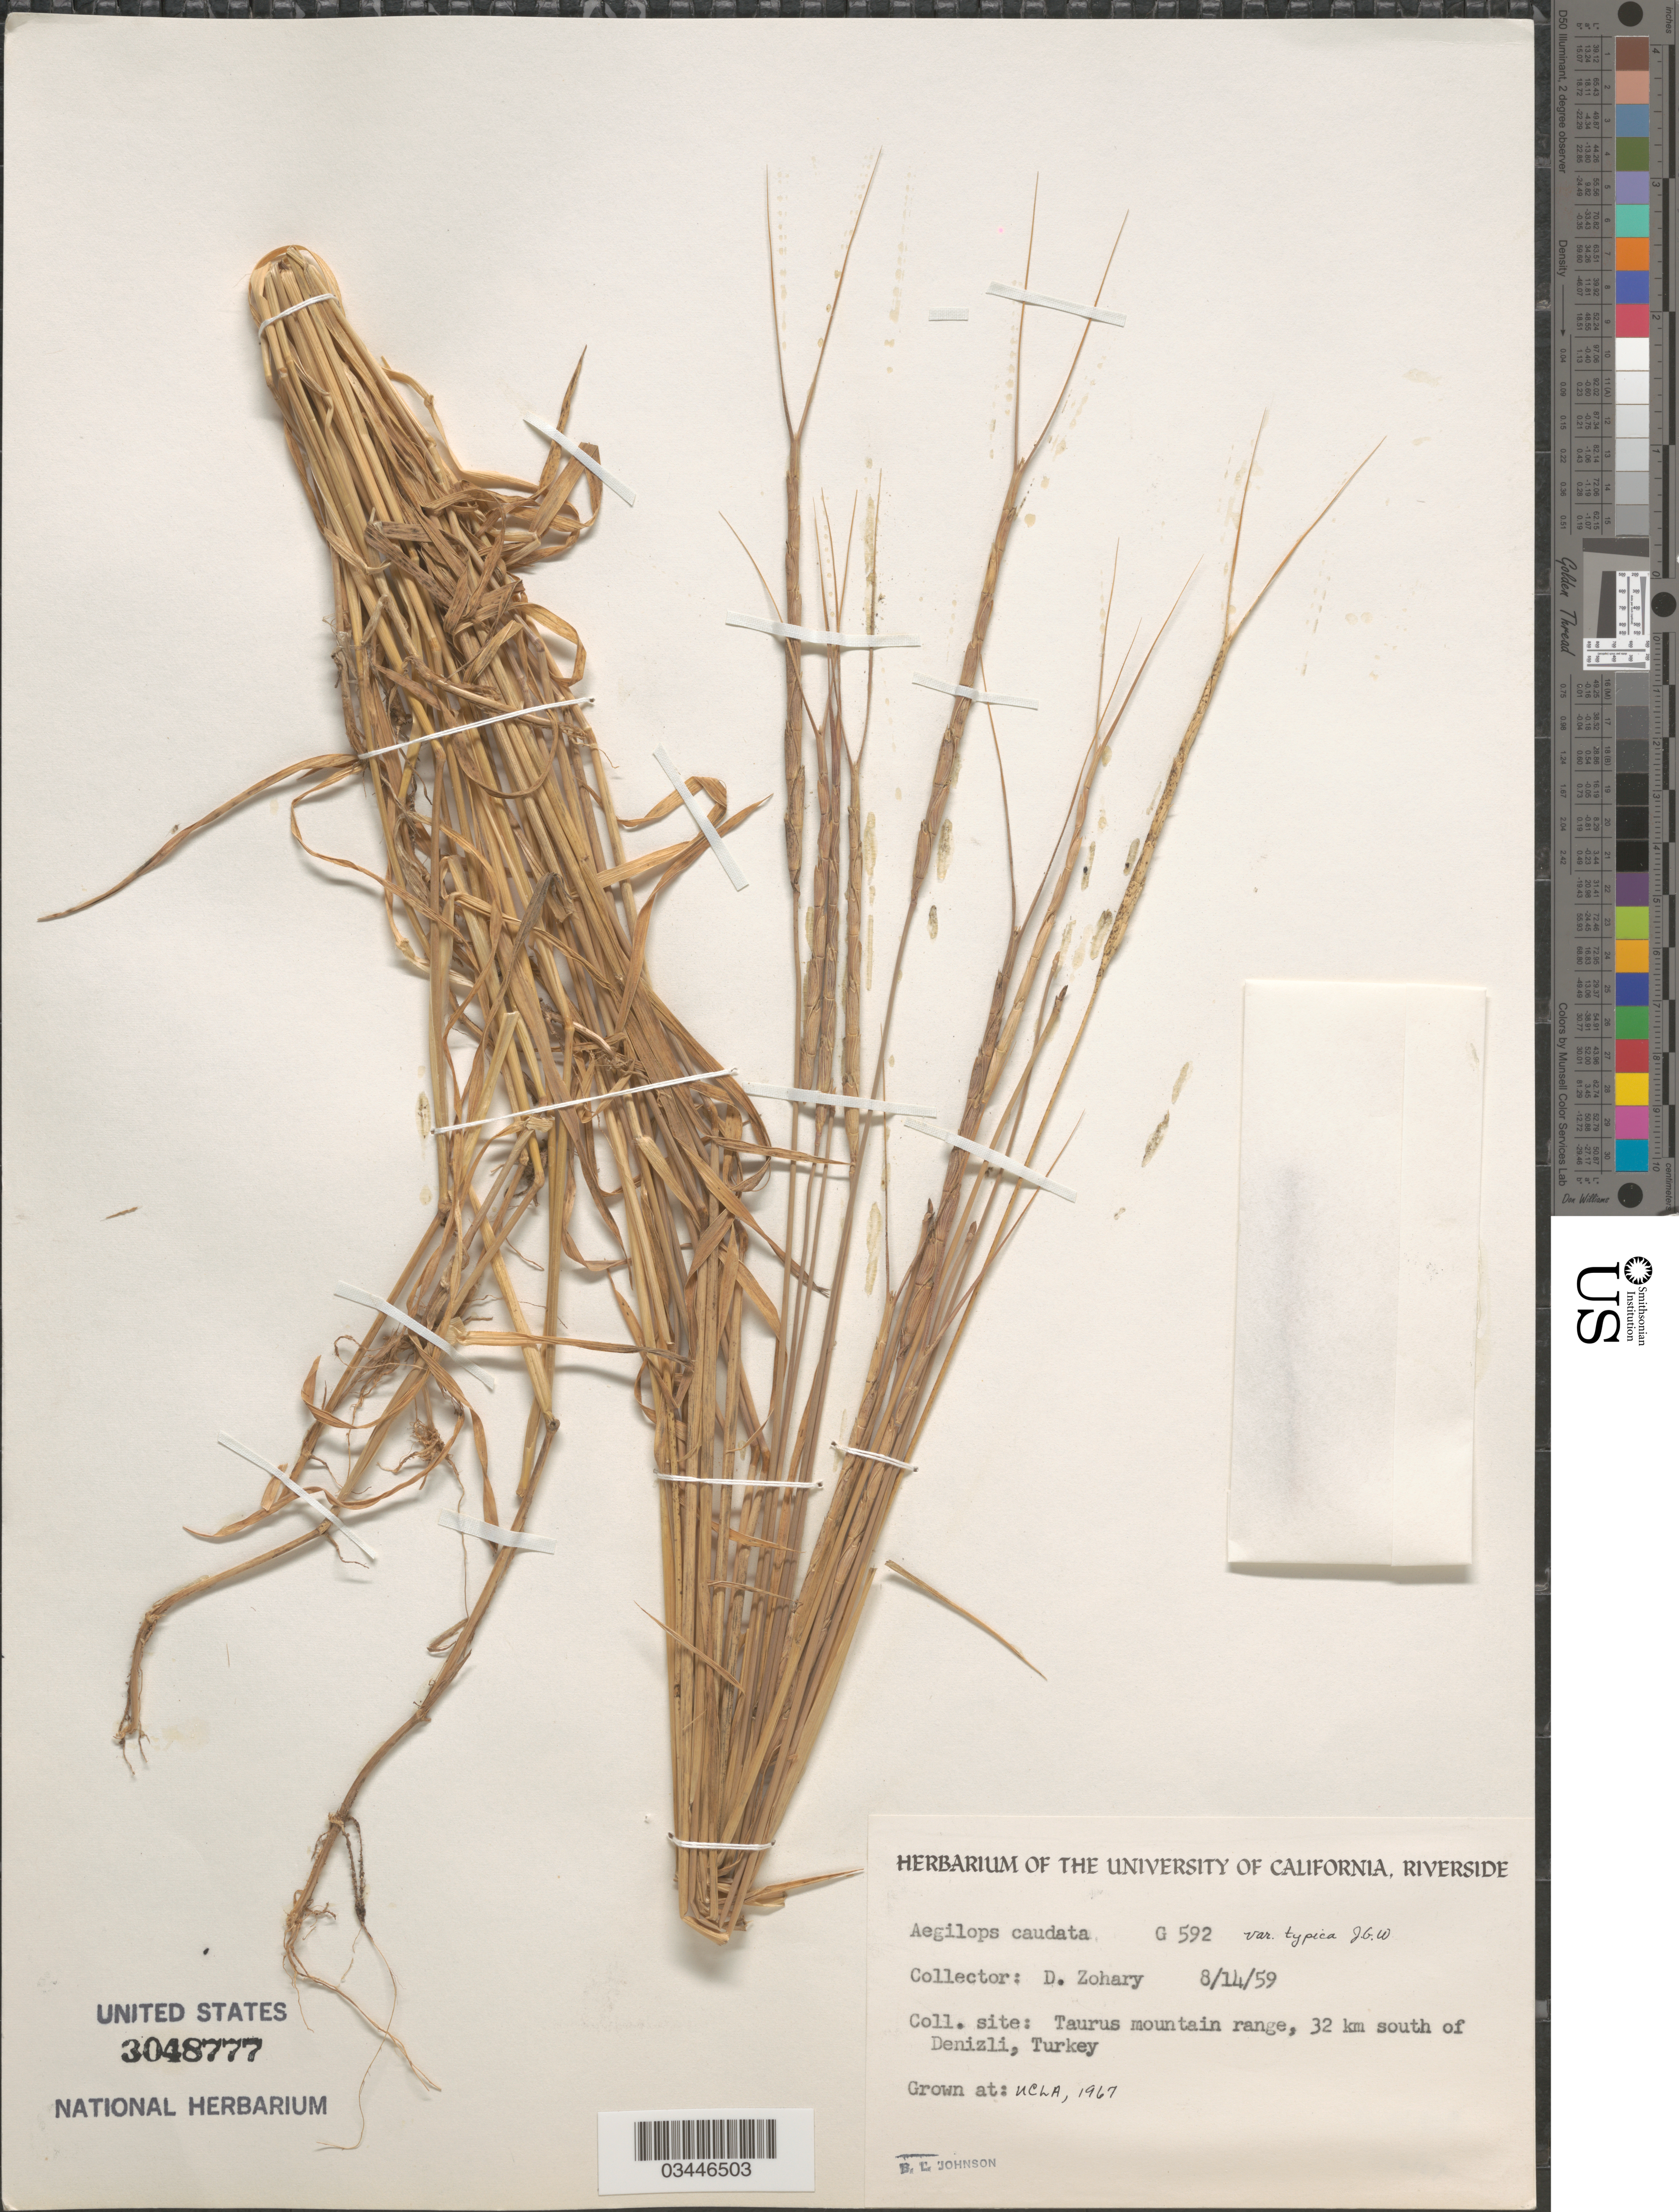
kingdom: Plantae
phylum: Tracheophyta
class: Liliopsida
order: Poales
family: Poaceae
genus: Aegilops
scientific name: Aegilops caudata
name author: L.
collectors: B. Johnson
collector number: G592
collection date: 1967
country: United States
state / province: California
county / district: Los Angeles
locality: UCLA.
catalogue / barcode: US 3048777